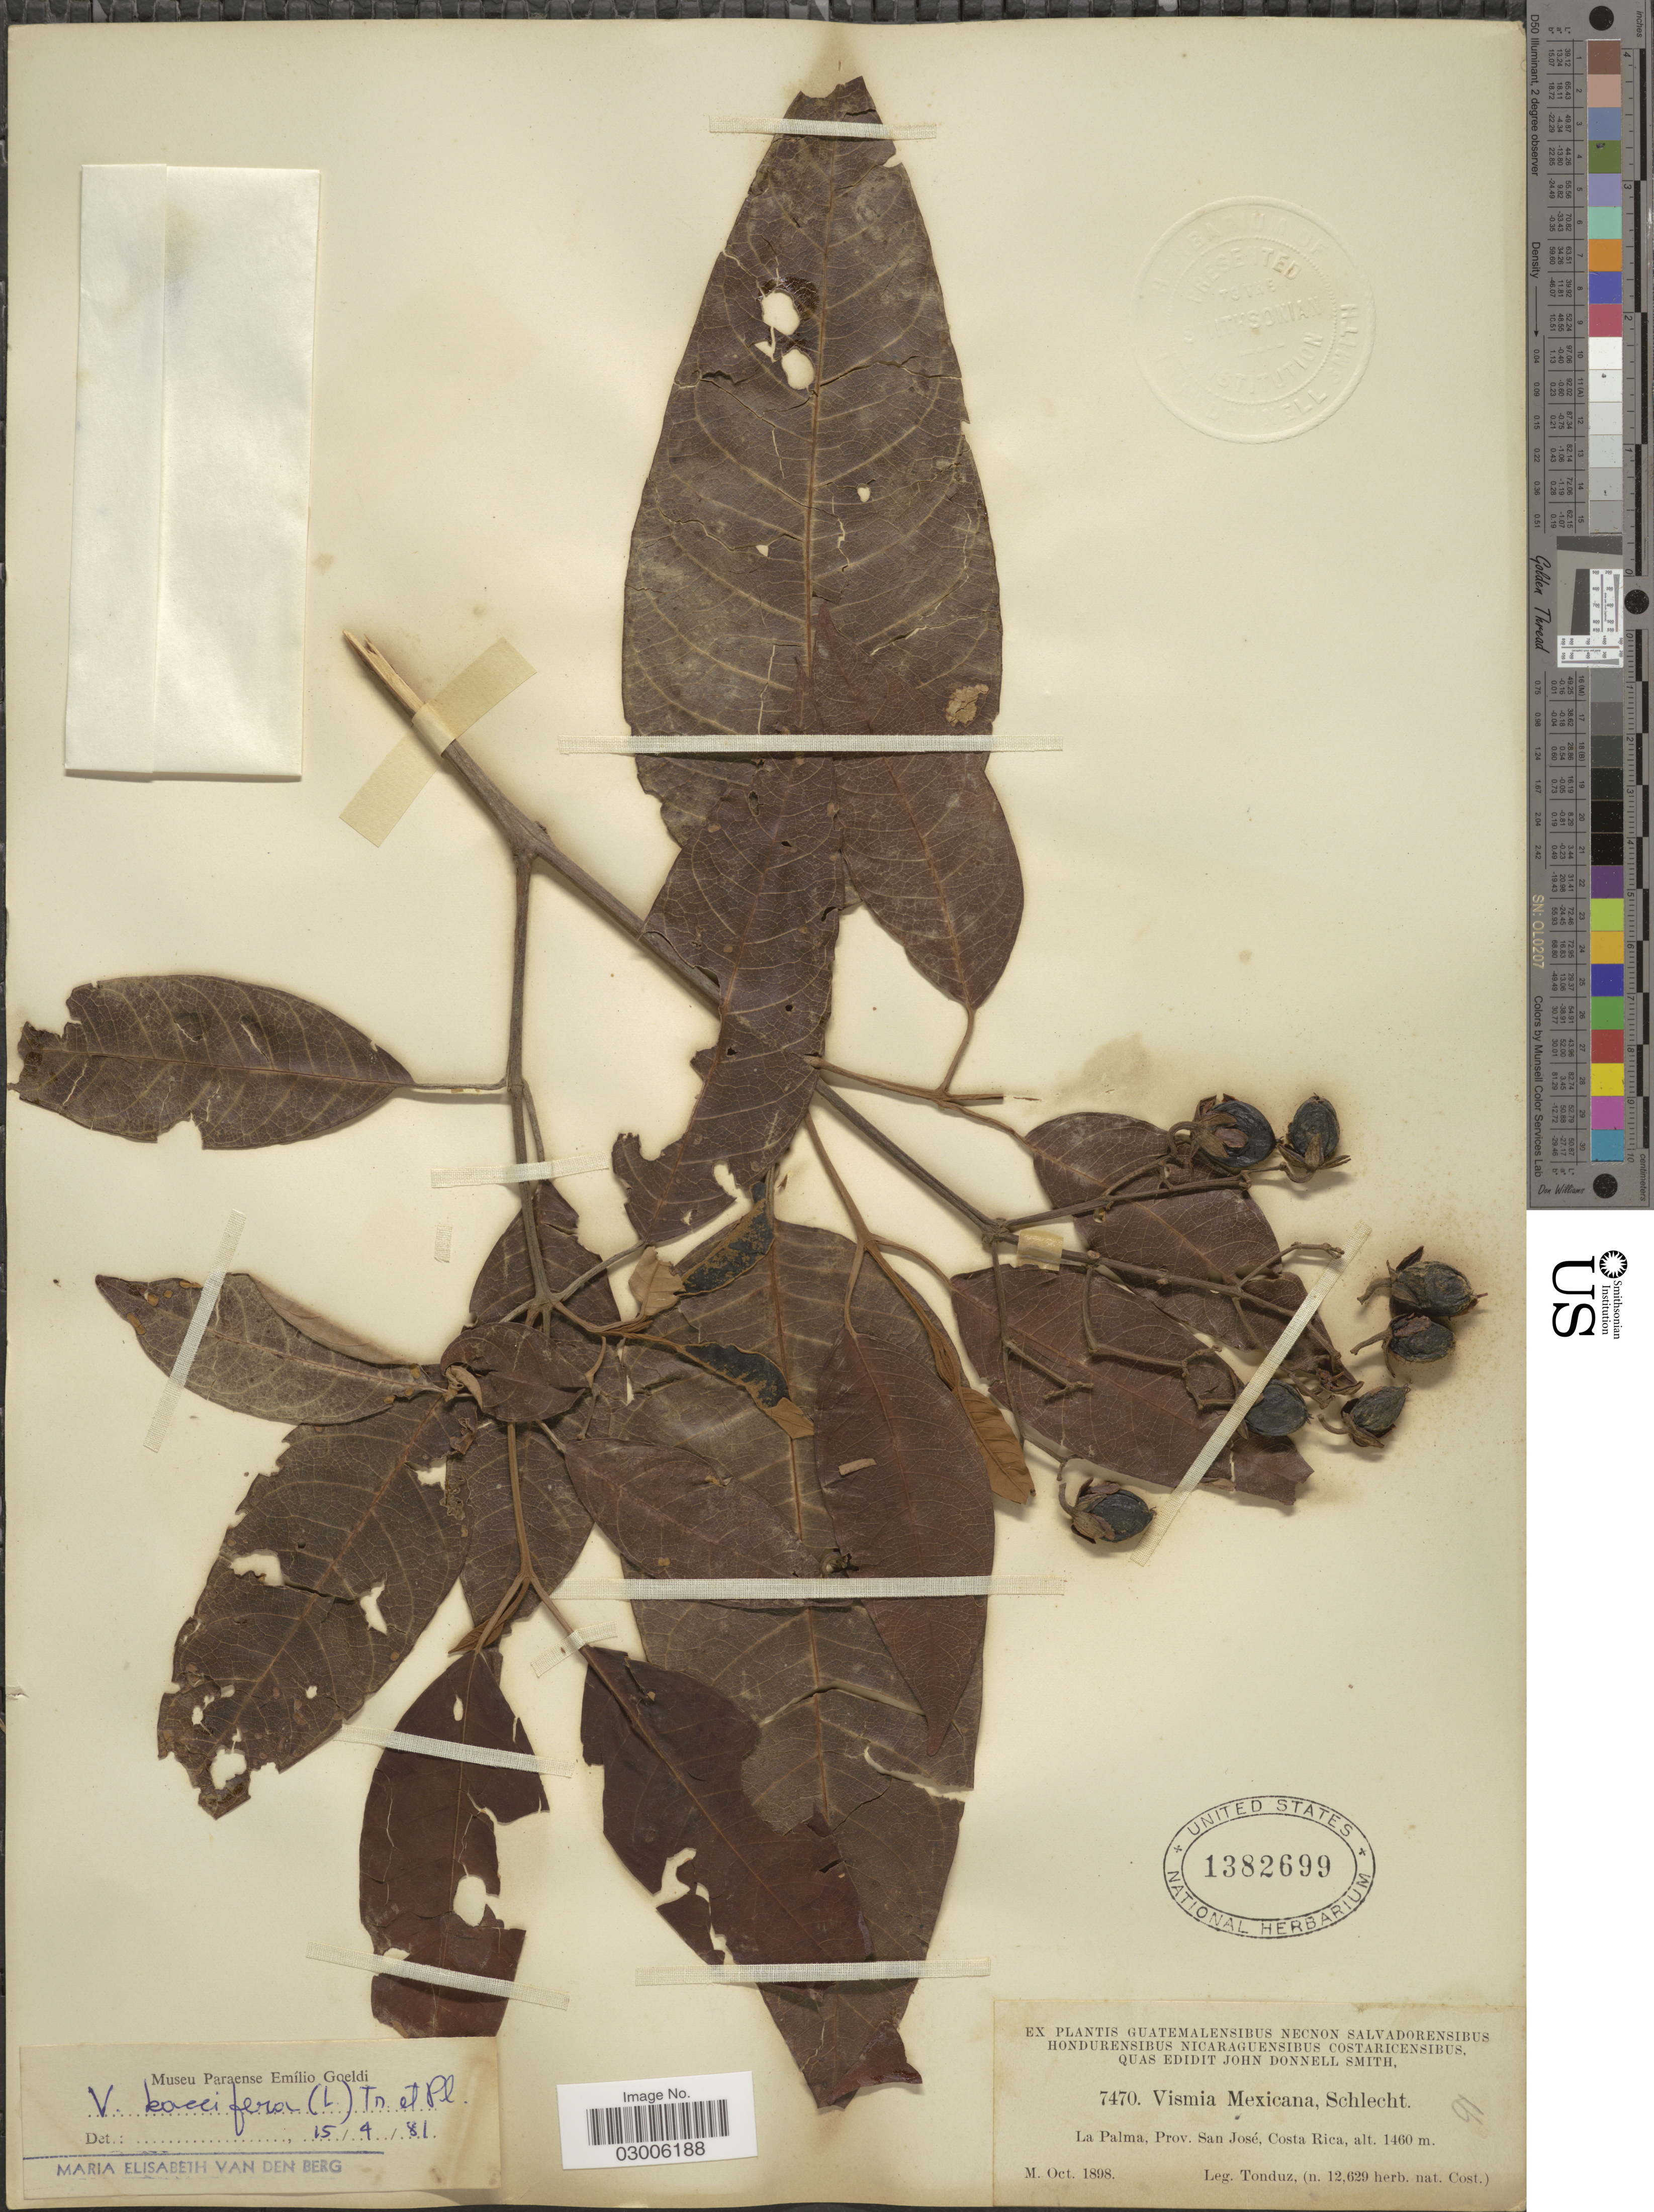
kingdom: Plantae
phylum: Tracheophyta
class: Magnoliopsida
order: Malpighiales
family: Hypericaceae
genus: Vismia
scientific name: Vismia baccifera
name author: (L.) Triana & Planch.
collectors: Tonduz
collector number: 7470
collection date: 1898-10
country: Costa Rica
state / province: San José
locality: La Palma.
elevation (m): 1460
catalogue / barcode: US 1382699